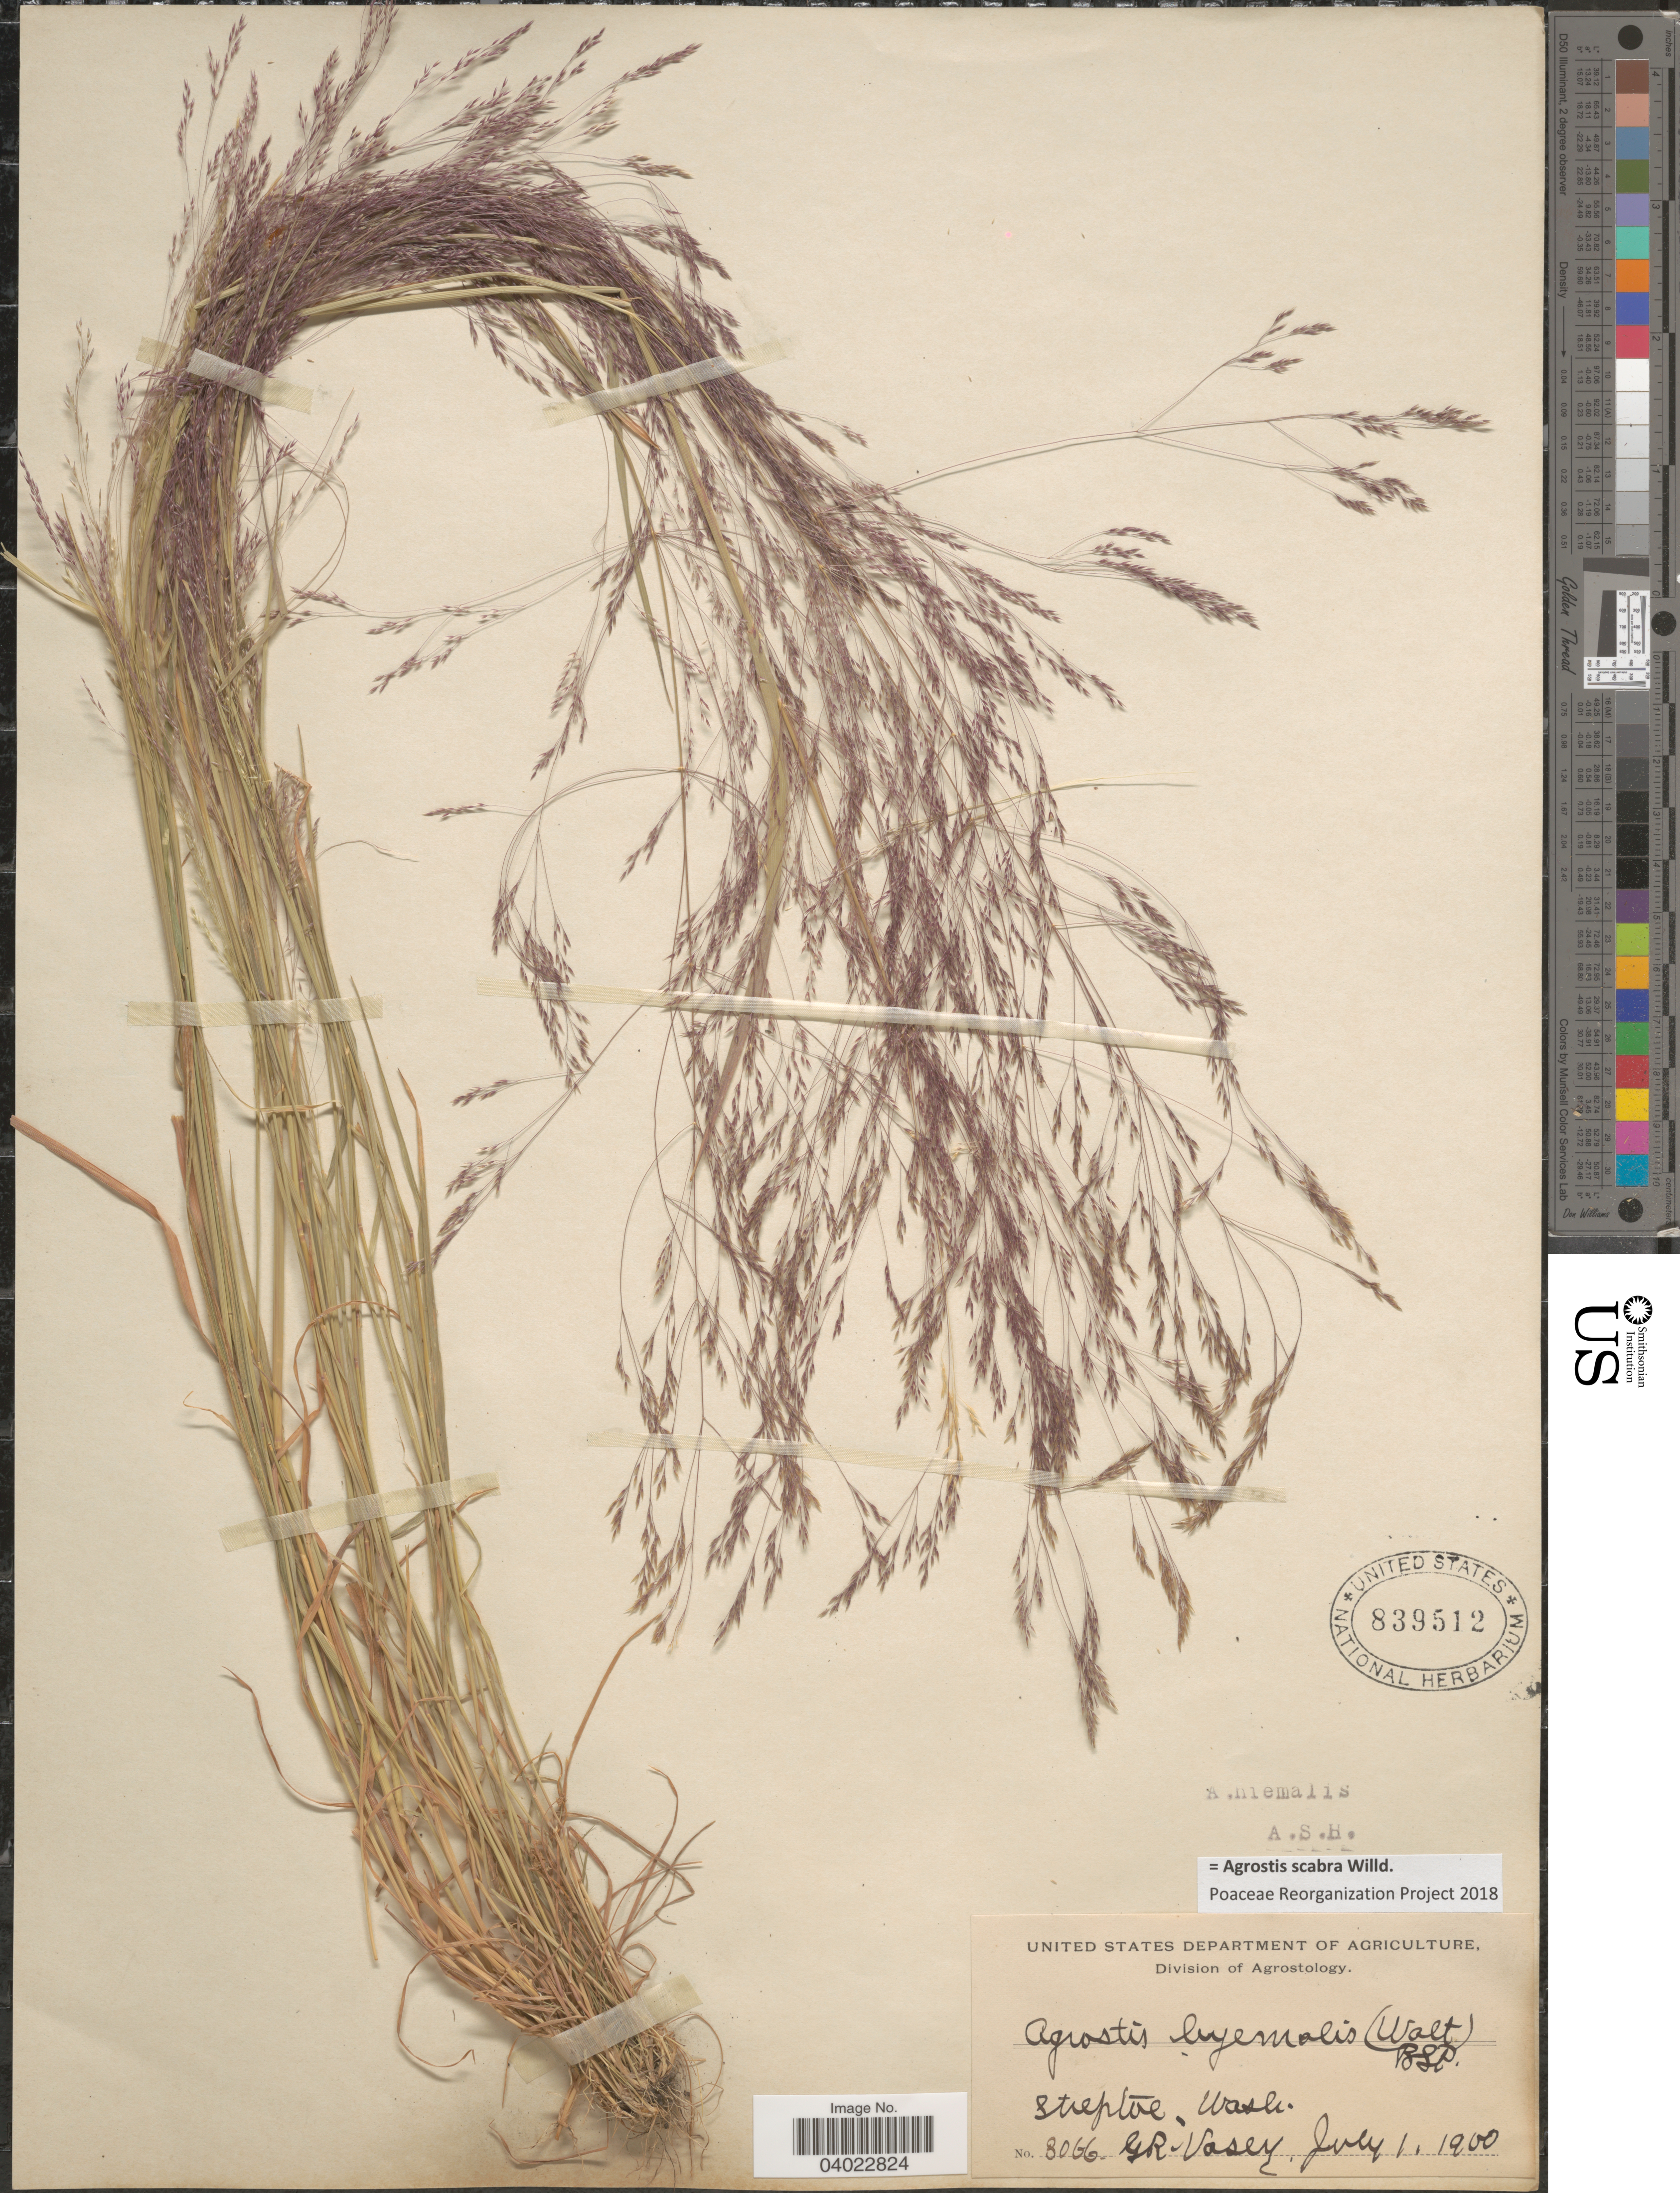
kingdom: Plantae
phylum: Tracheophyta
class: Liliopsida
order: Poales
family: Poaceae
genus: Agrostis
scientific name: Agrostis scabra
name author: Willd.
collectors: G. R. Vasey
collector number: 3066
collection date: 1900-07-01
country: United States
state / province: Washington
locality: Steptoe.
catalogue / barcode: US 839512